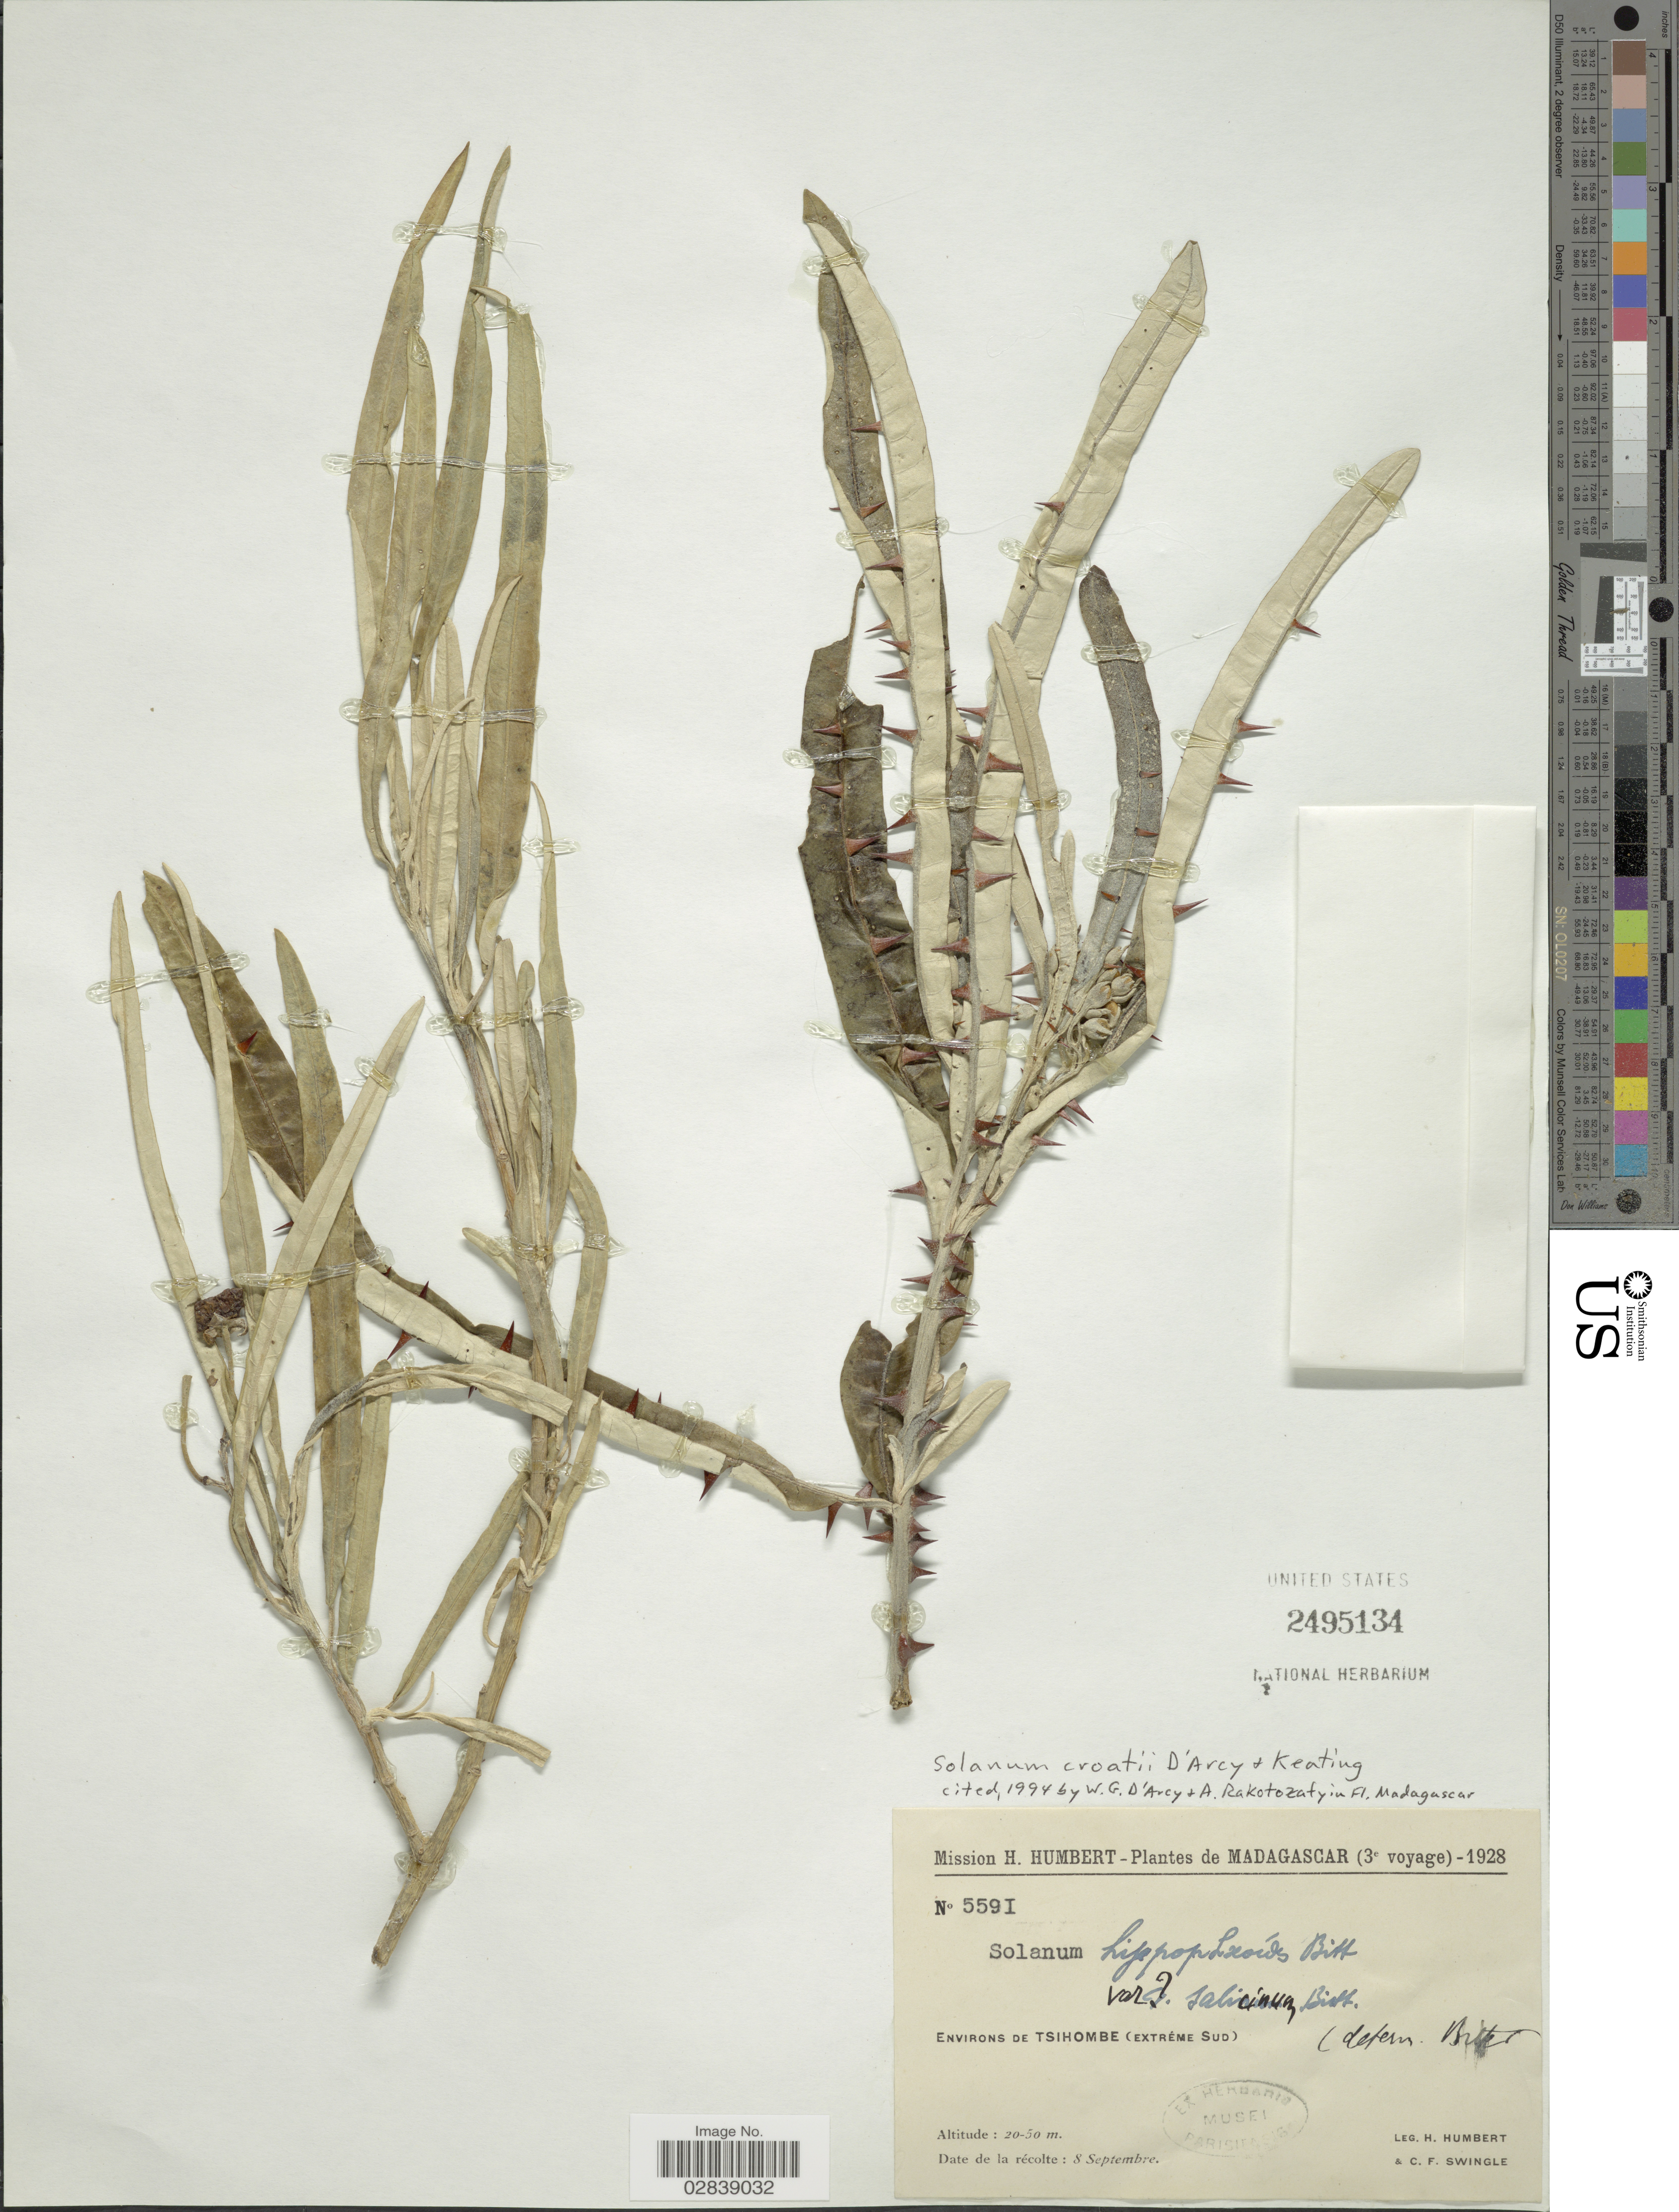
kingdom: Plantae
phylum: Tracheophyta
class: Magnoliopsida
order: Solanales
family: Solanaceae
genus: Solanum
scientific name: Solanum croatii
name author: D'Arcy & Keating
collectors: H. Humbert & C. Swingle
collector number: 5591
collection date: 1928-09-08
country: Madagascar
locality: Environs de Tsihombe (Extréme Sud)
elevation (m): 20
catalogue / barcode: US 2495134